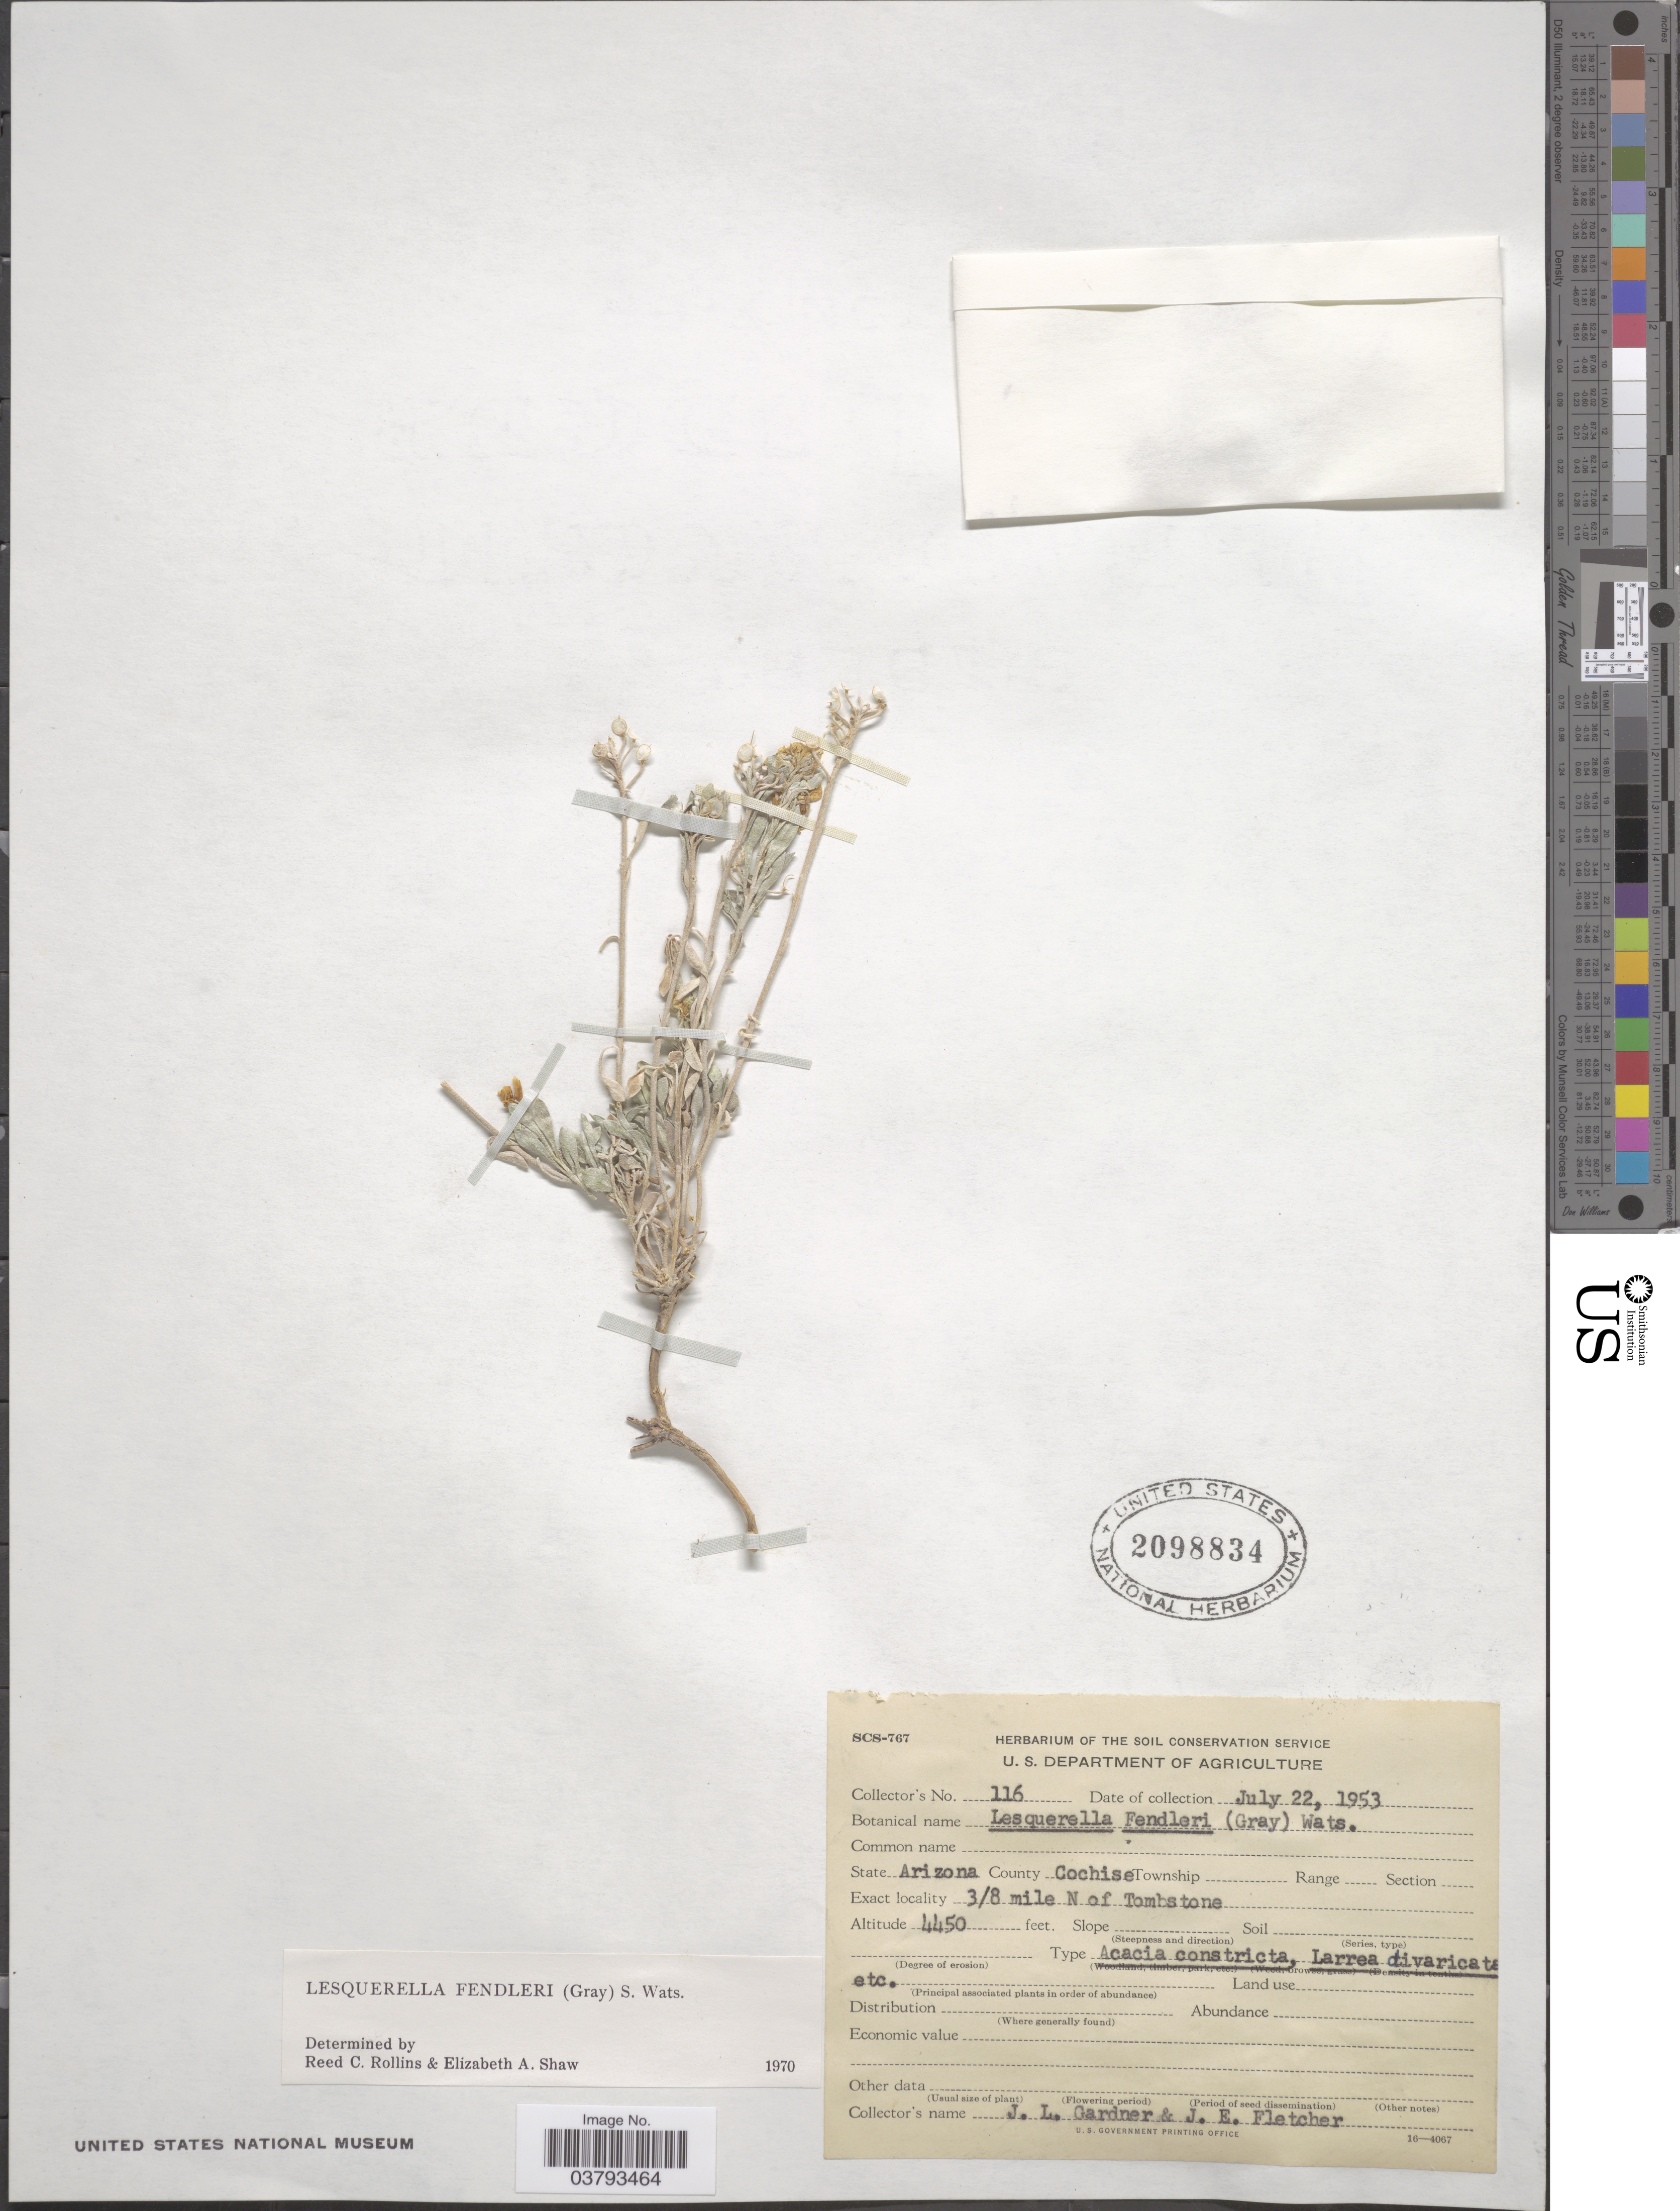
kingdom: Plantae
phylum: Tracheophyta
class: Magnoliopsida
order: Brassicales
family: Brassicaceae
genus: Lesquerella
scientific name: Lesquerella fendleri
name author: (A. Gray) S. Watson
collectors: J. L. Gardner & J. Fletcher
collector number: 116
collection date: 1953-07-22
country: United States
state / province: Arizona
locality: County Cochise. 3/8 mile N of Tombstone.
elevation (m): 1356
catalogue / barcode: US 2098834